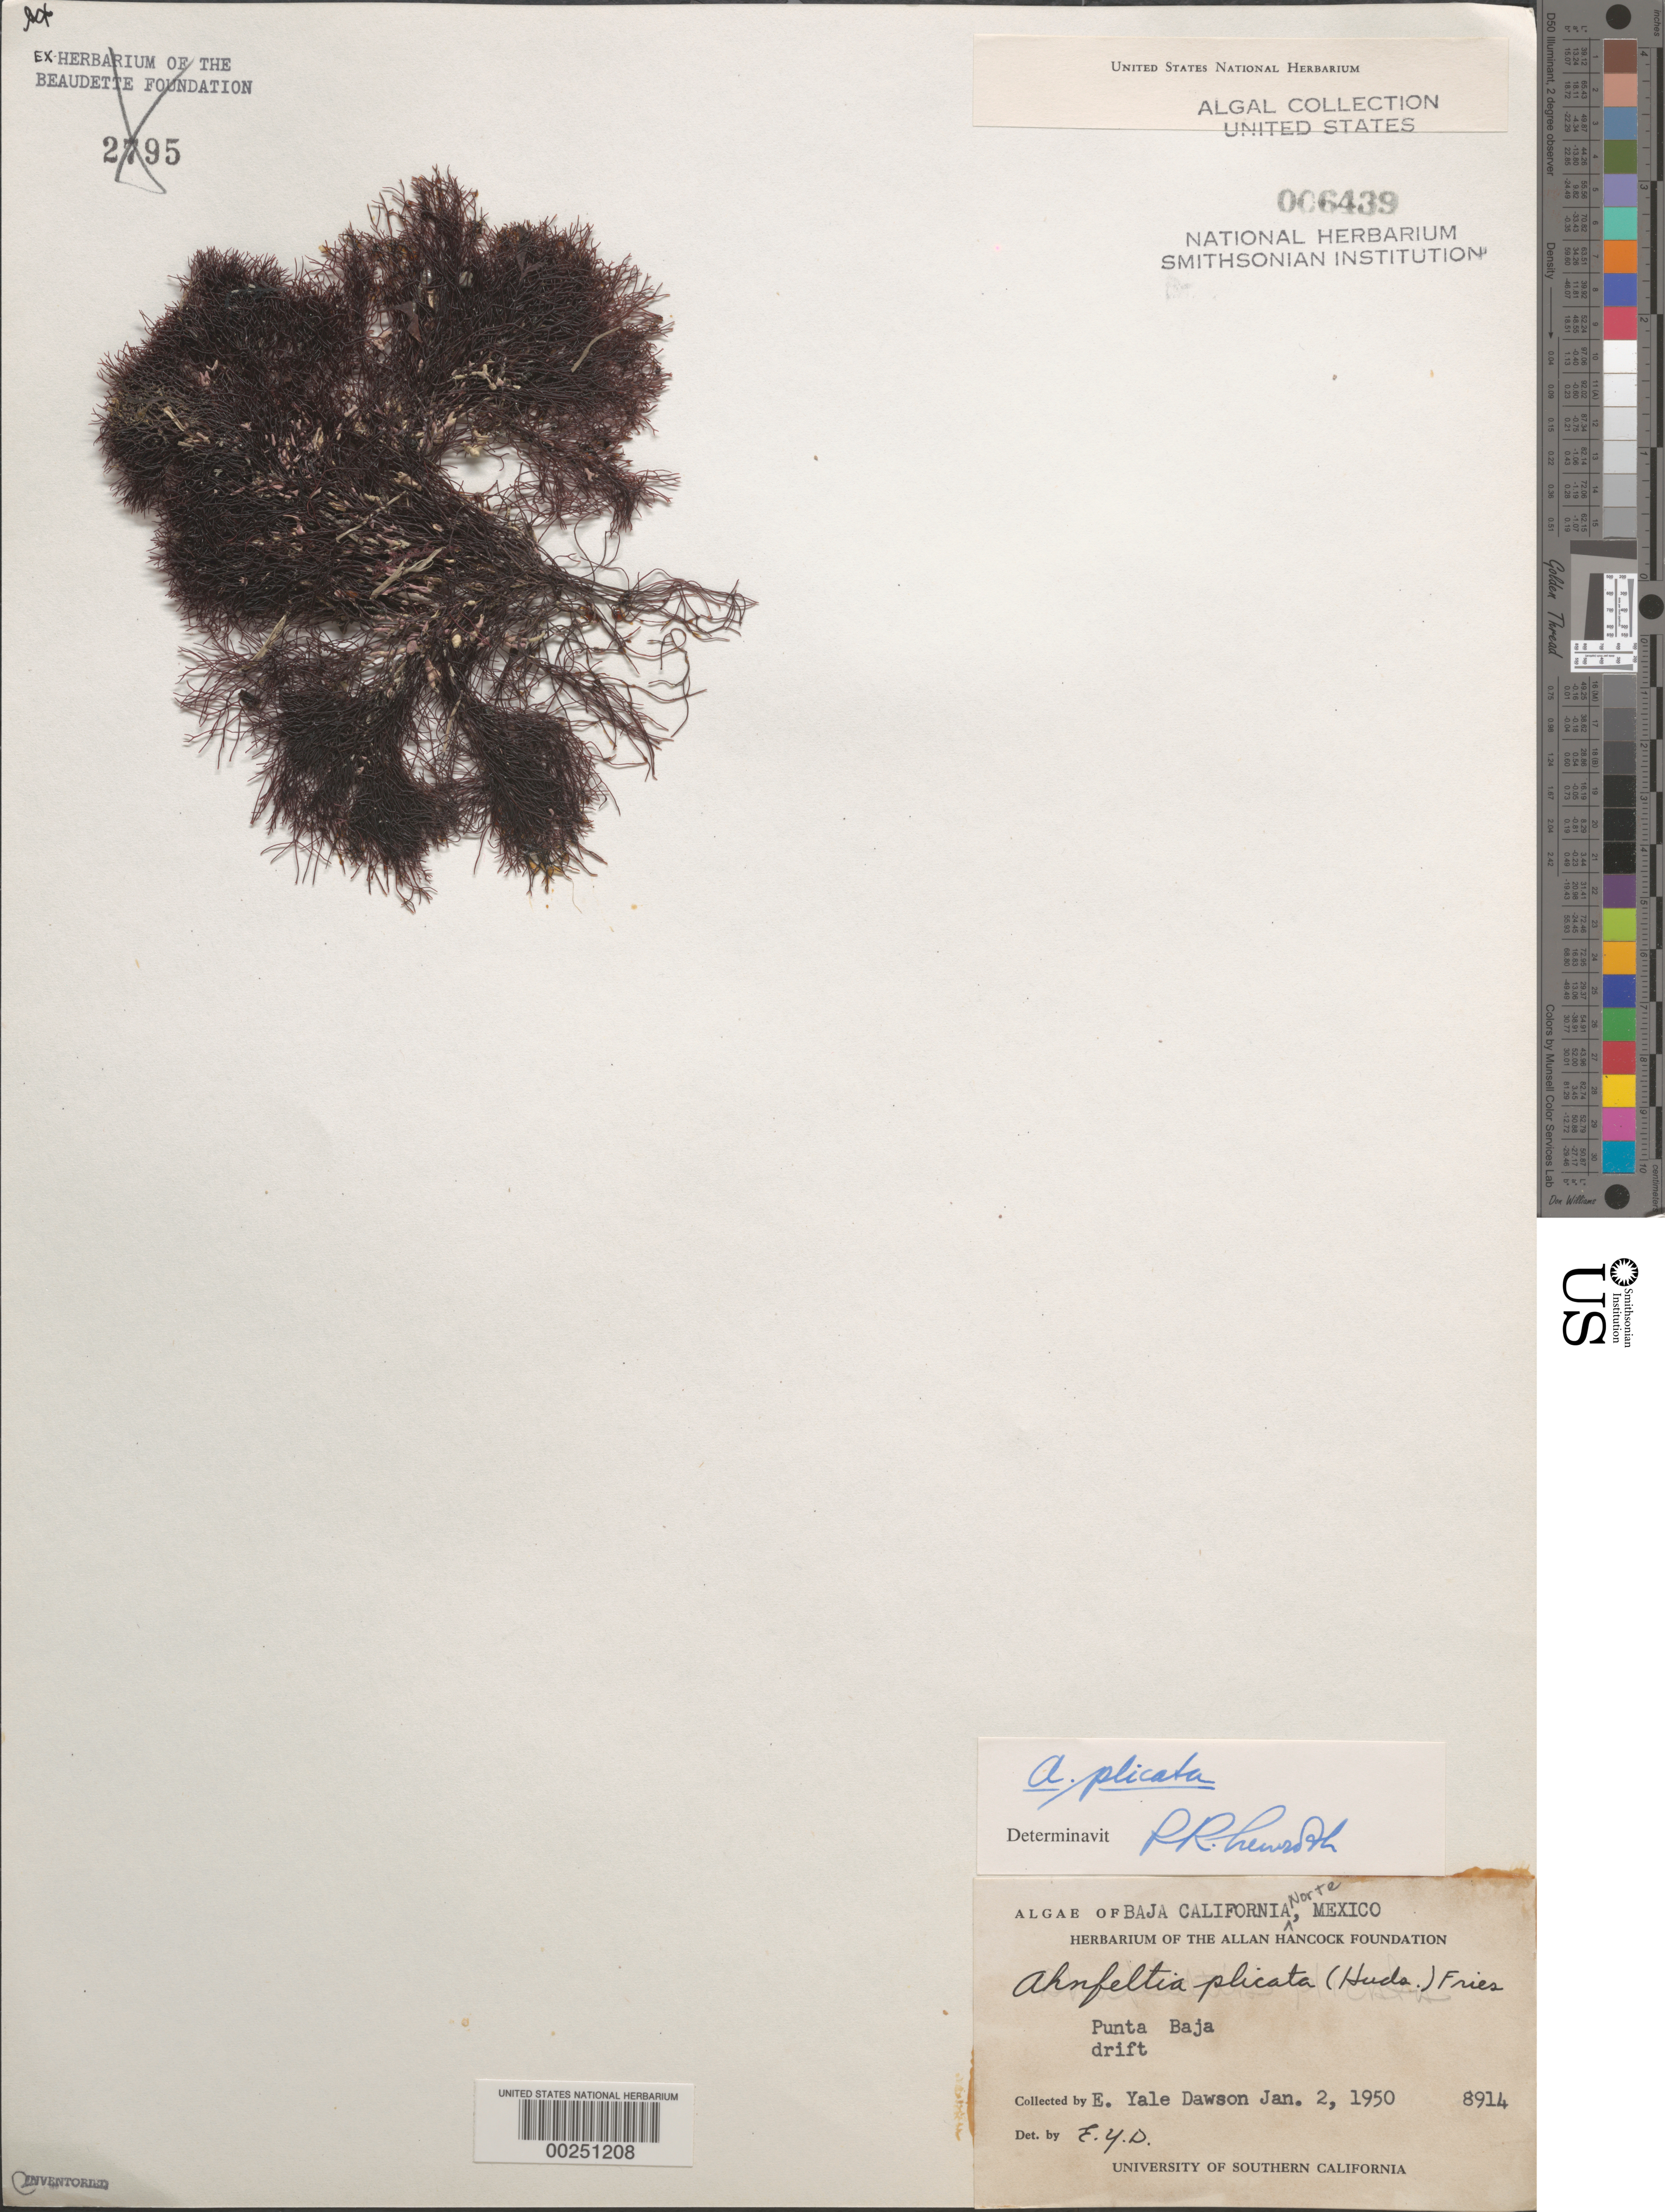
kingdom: Plantae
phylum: Rhodophyta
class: Florideophyceae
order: Ahnfeltiales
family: Ahnfeltiaceae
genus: Ahnfeltia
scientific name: Ahnfeltia plicata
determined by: Newroth, P. R.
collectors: E. Y. Dawson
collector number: EYD 8914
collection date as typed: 02 Jan 1950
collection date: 1950-01-02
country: Mexico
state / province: Baja California Norte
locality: Punta Baja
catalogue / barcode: US 6439